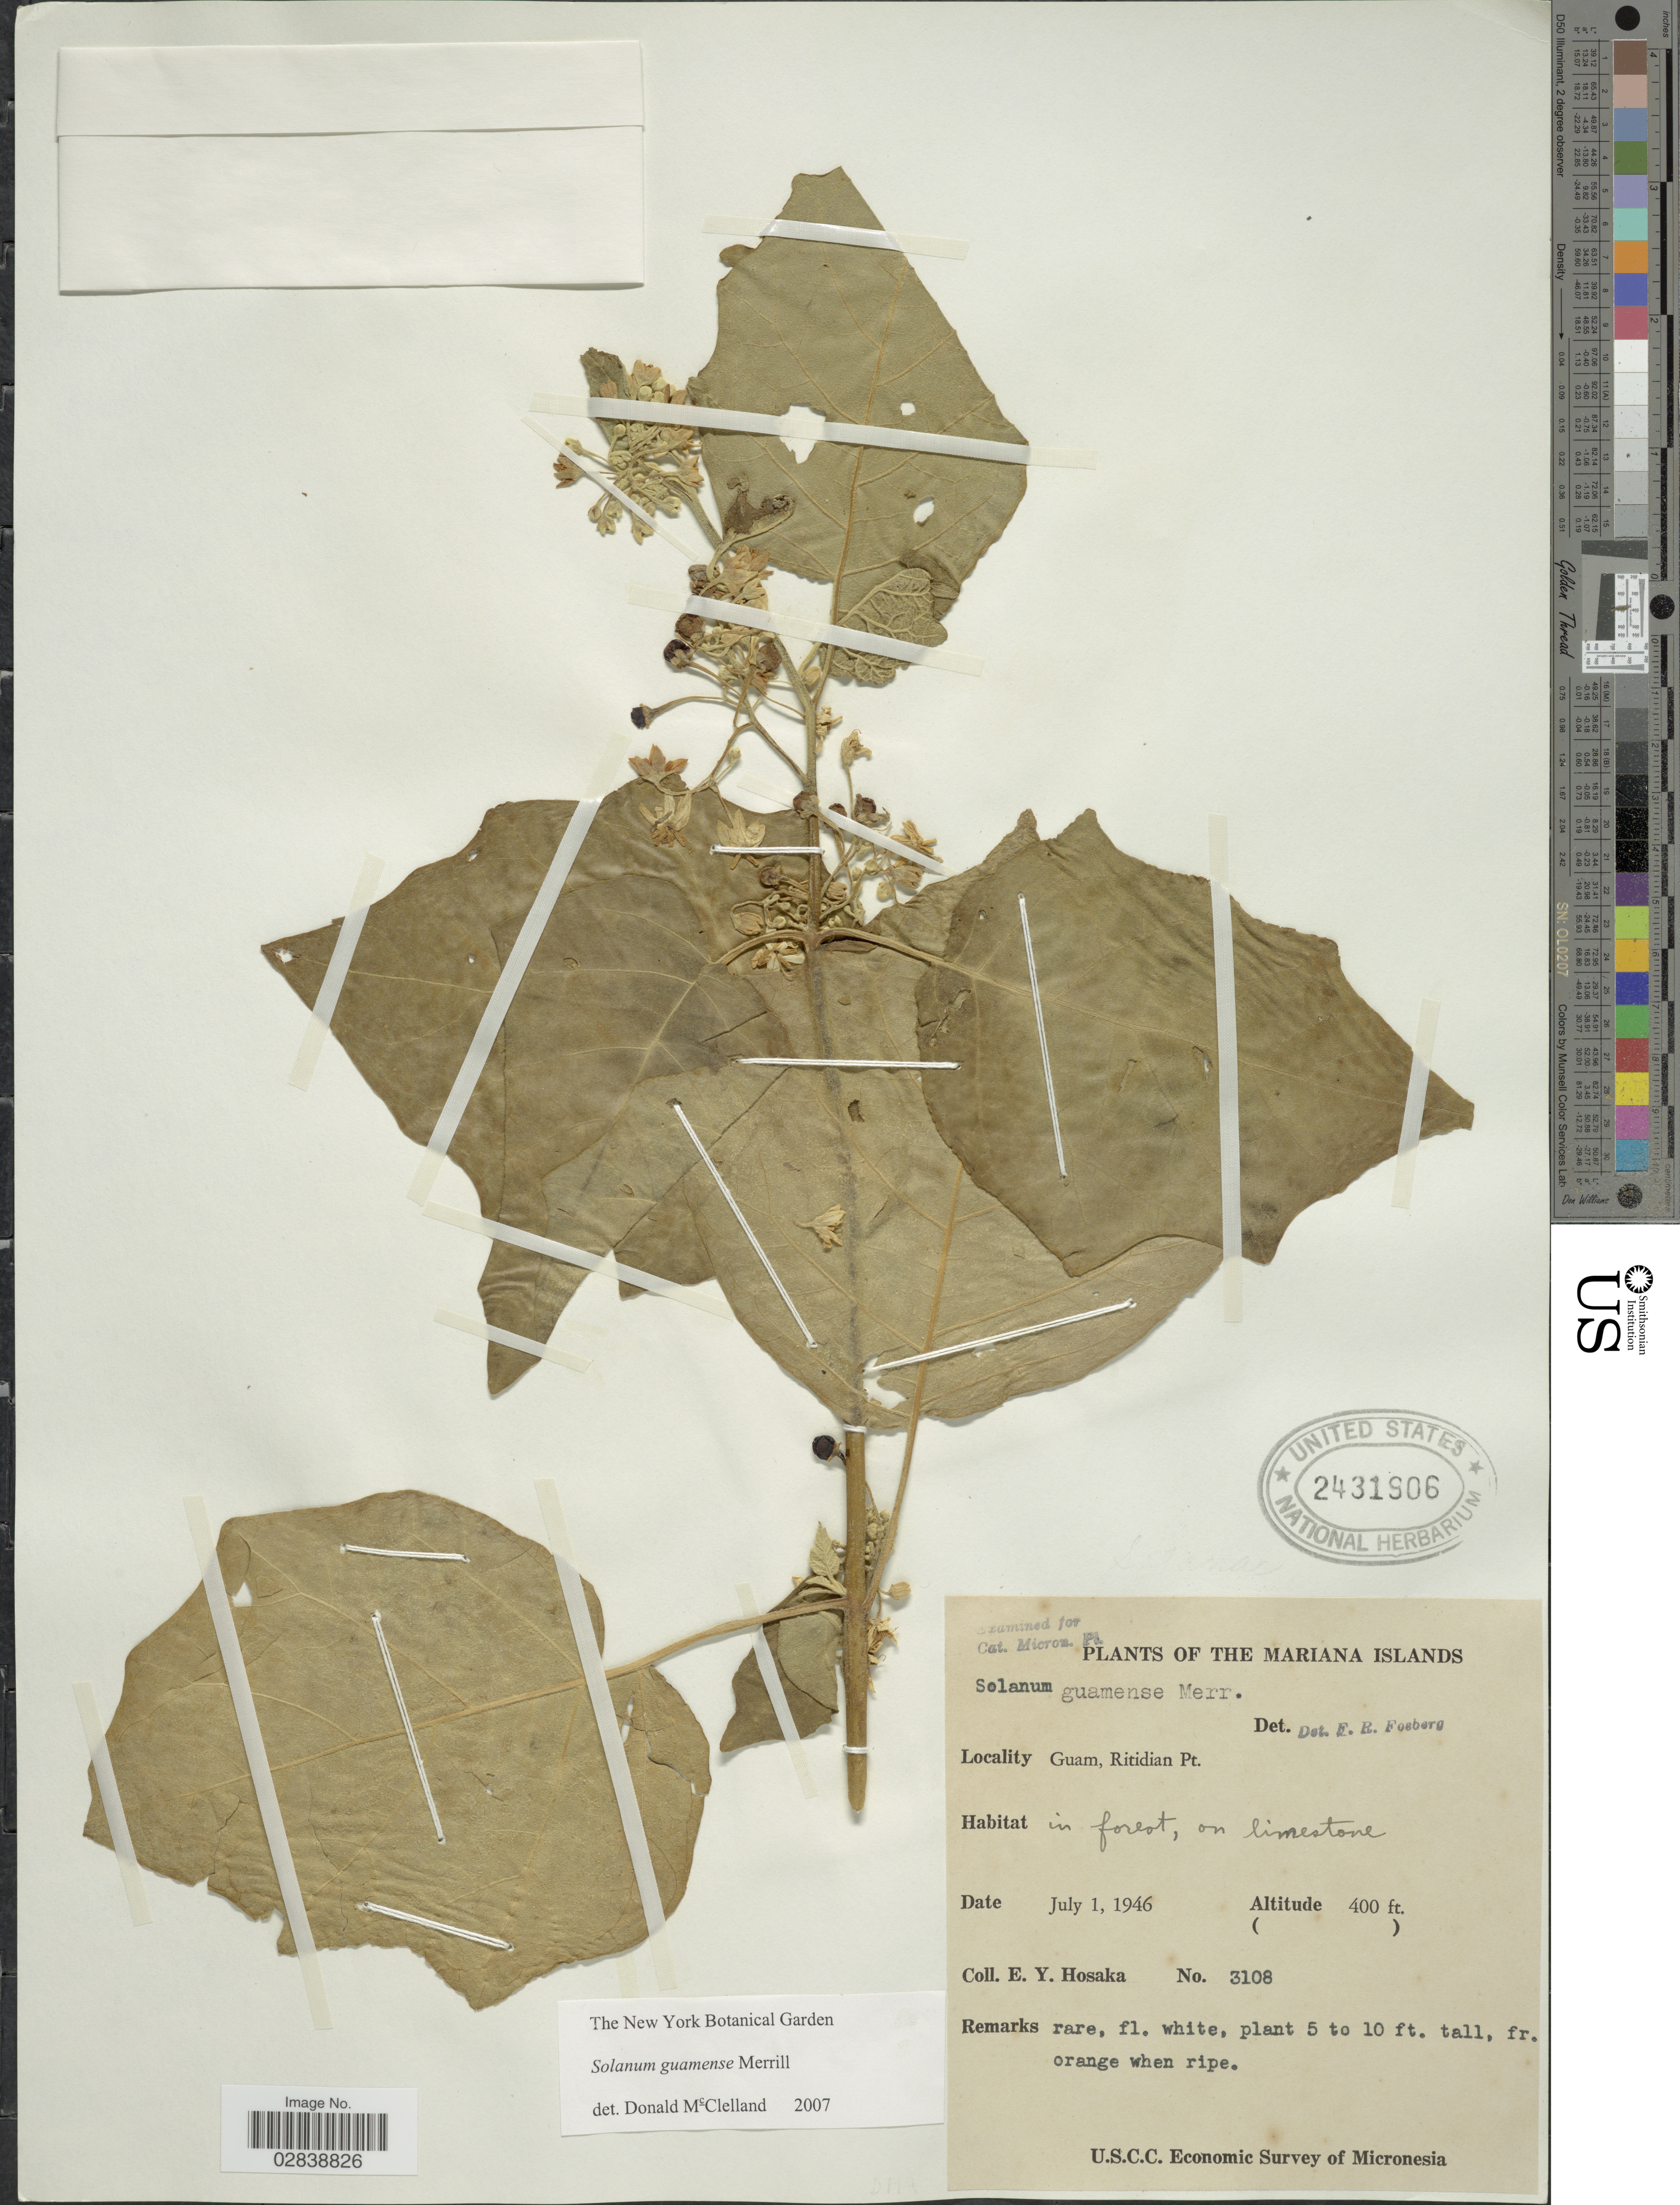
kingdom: Plantae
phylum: Tracheophyta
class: Magnoliopsida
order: Solanales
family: Solanaceae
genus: Solanum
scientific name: Solanum guamense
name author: Merr.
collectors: E. Y. Hosaka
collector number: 3108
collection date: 1946-07-01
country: Guam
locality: Mariana Islands, Ritidian Pt.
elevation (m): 122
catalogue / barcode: US 2431906